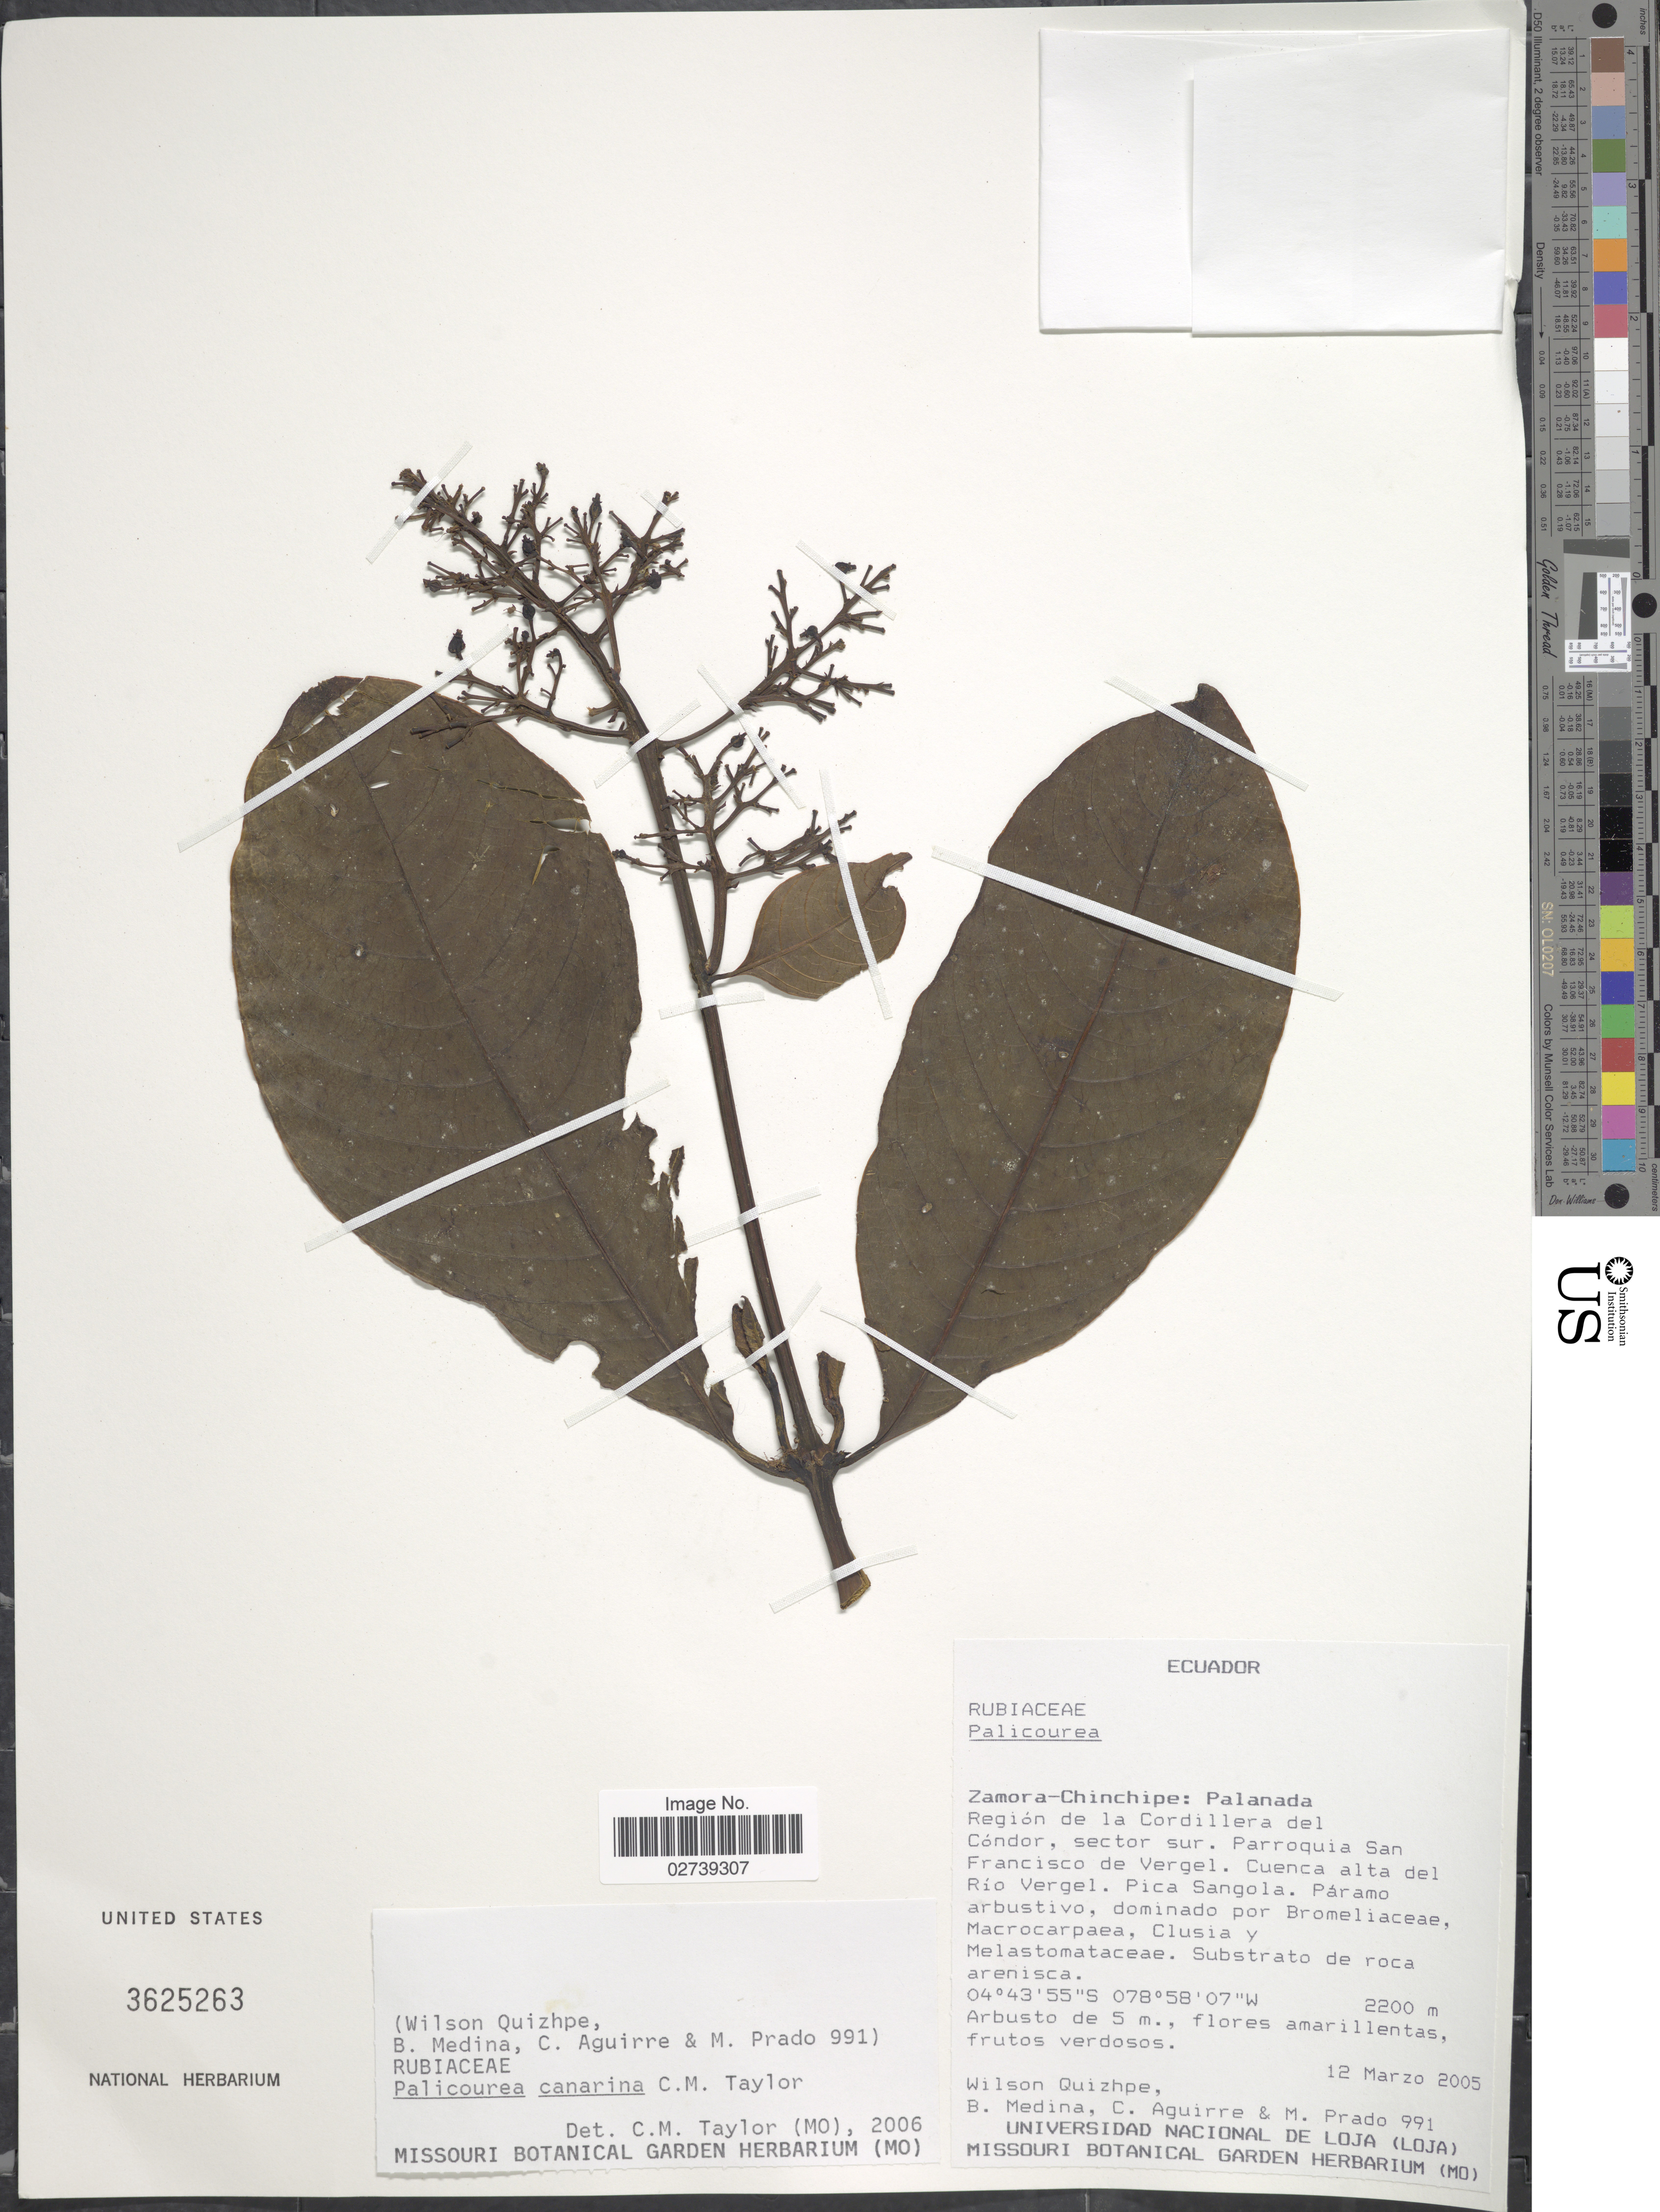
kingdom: Plantae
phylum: Tracheophyta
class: Magnoliopsida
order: Gentianales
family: Rubiaceae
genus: Palicourea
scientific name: Palicourea canarina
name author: C.M. Taylor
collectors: W. Quizhpe, B. Medina, C. Aguirre & M. Prado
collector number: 991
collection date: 2005-03-12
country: Ecuador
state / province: Zamora-Chinchipe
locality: Palanada, Region de la Cordillera del Condor, sector sur, Parroquia San Francisco de Vergel, Cuenca alta del Rio Vergel, Pica Sangola.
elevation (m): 2200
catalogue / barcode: US 3625263